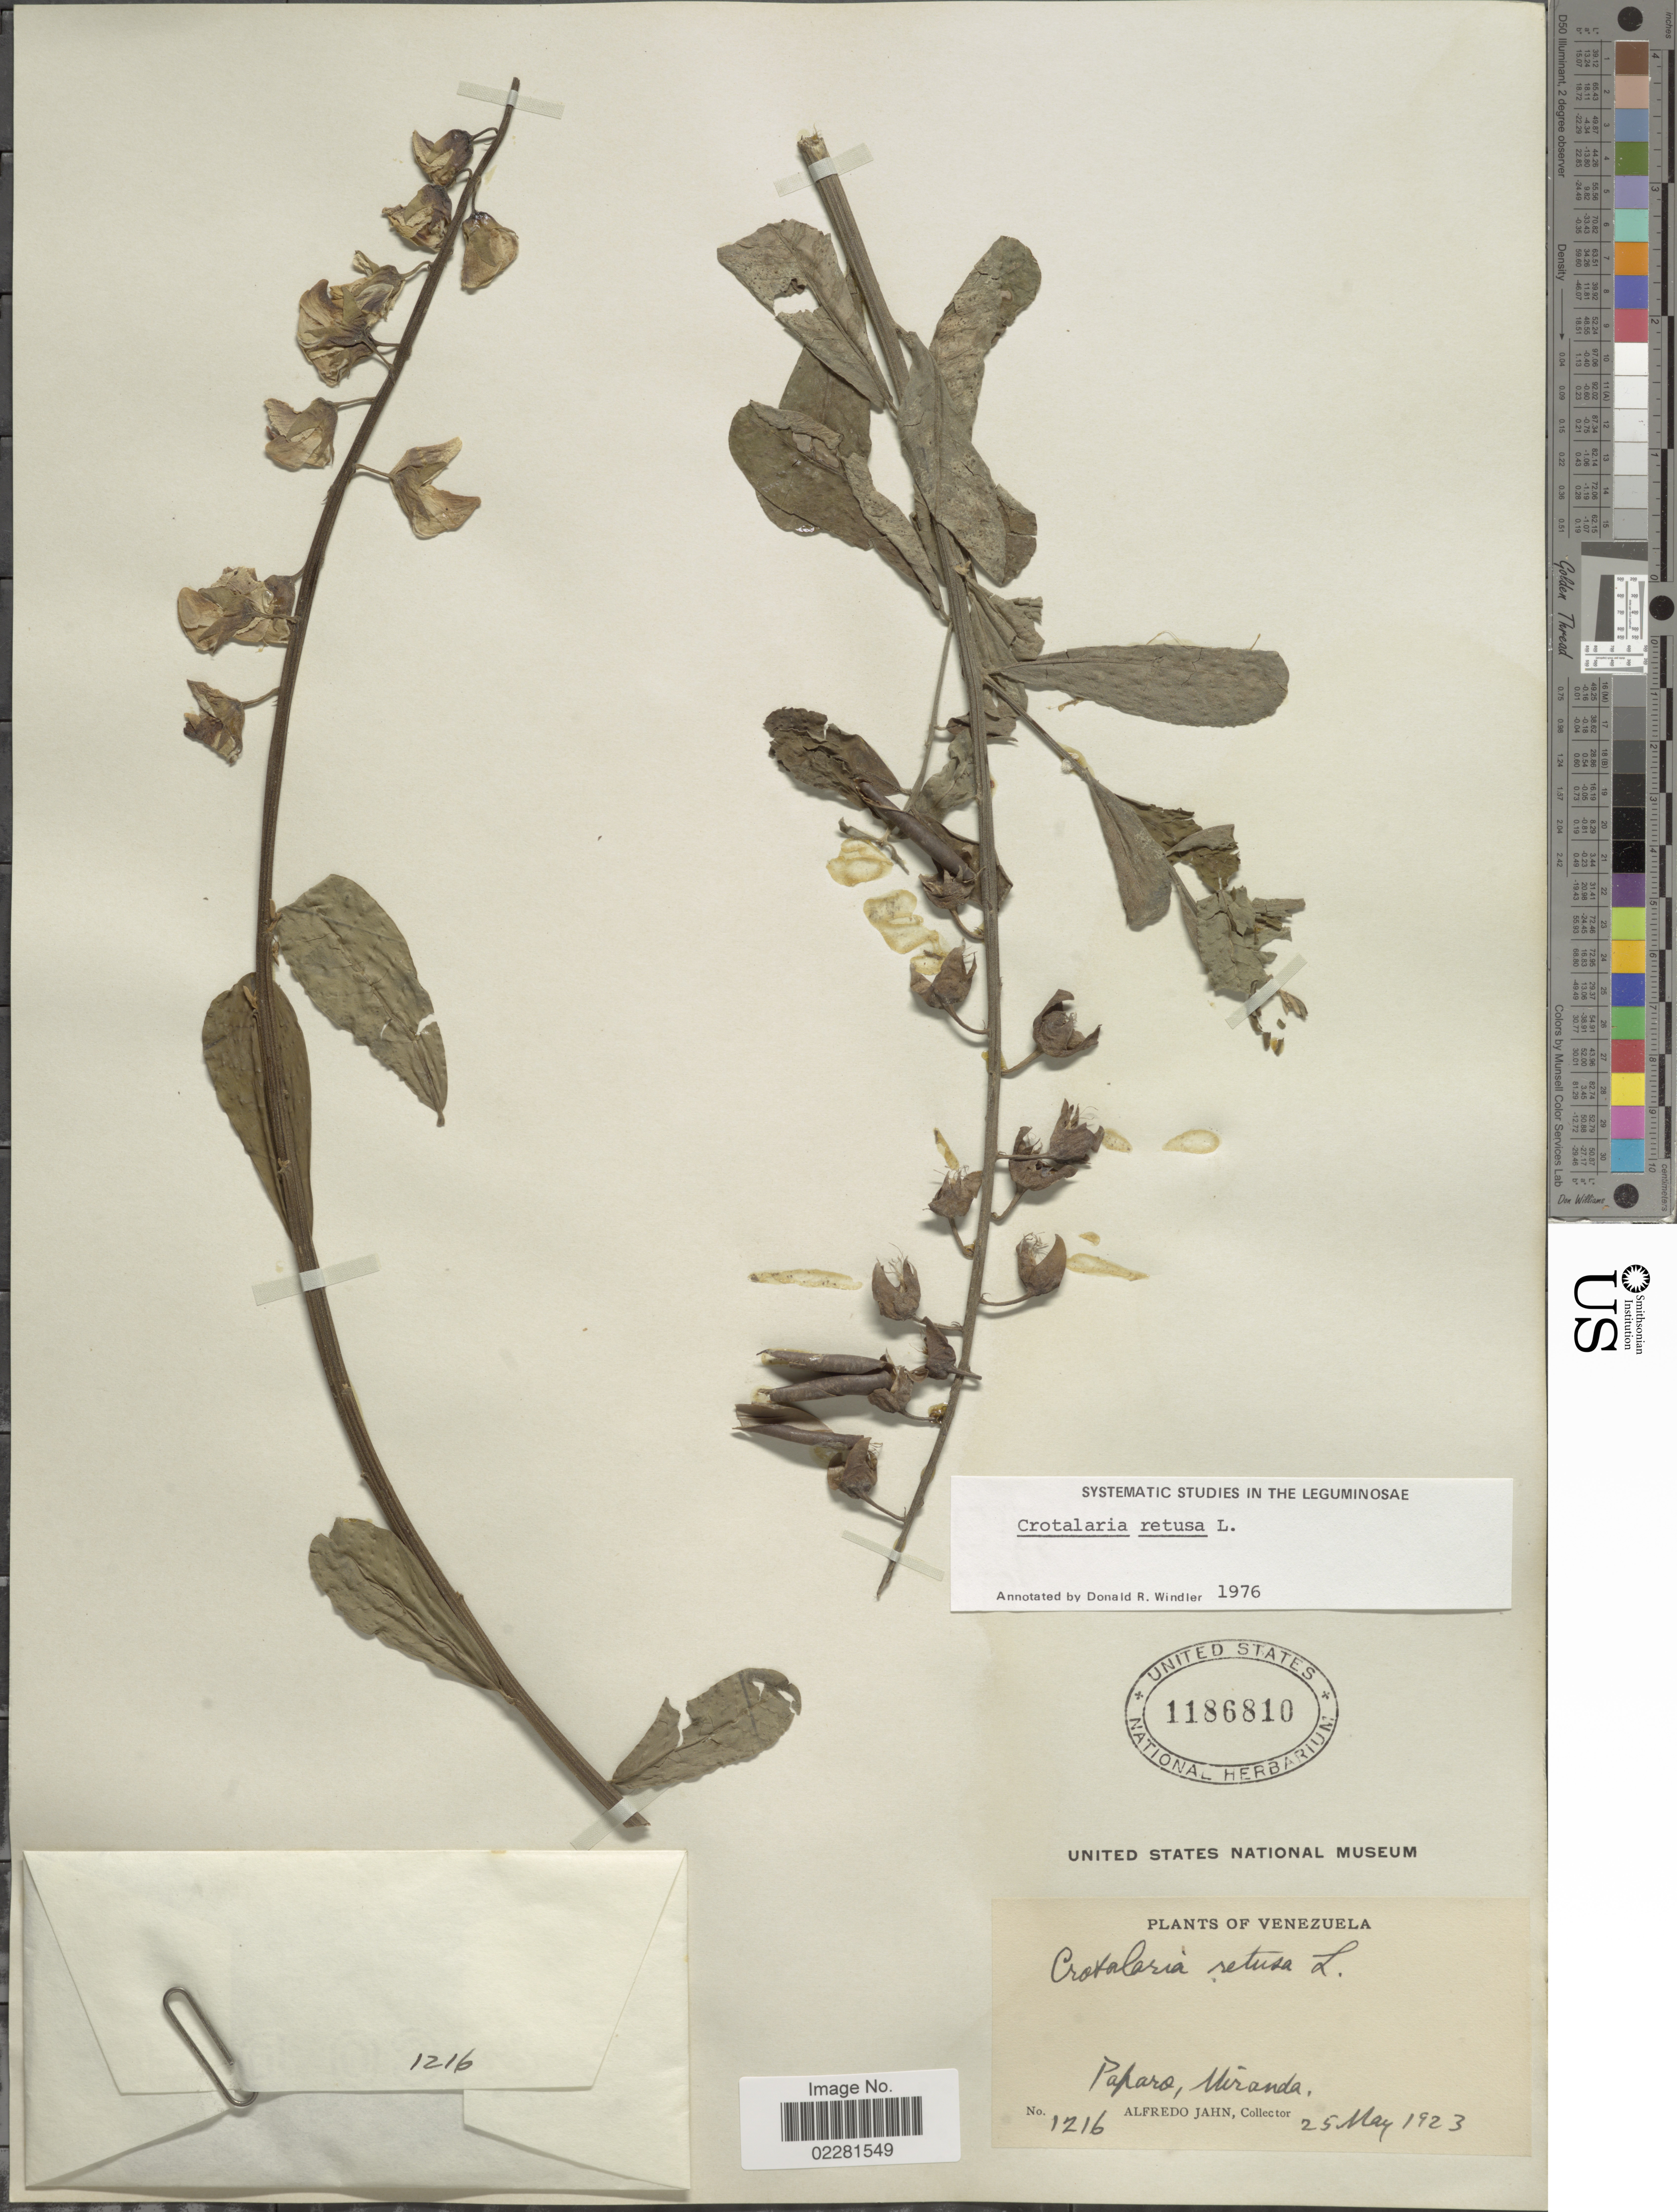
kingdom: Plantae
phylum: Tracheophyta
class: Magnoliopsida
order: Fabales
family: Fabaceae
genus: Crotalaria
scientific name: Crotalaria retusa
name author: L.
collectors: A. Jahn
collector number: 1216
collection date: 1923-05-25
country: Venezuela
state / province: Miranda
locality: Paparo.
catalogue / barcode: US 1186810